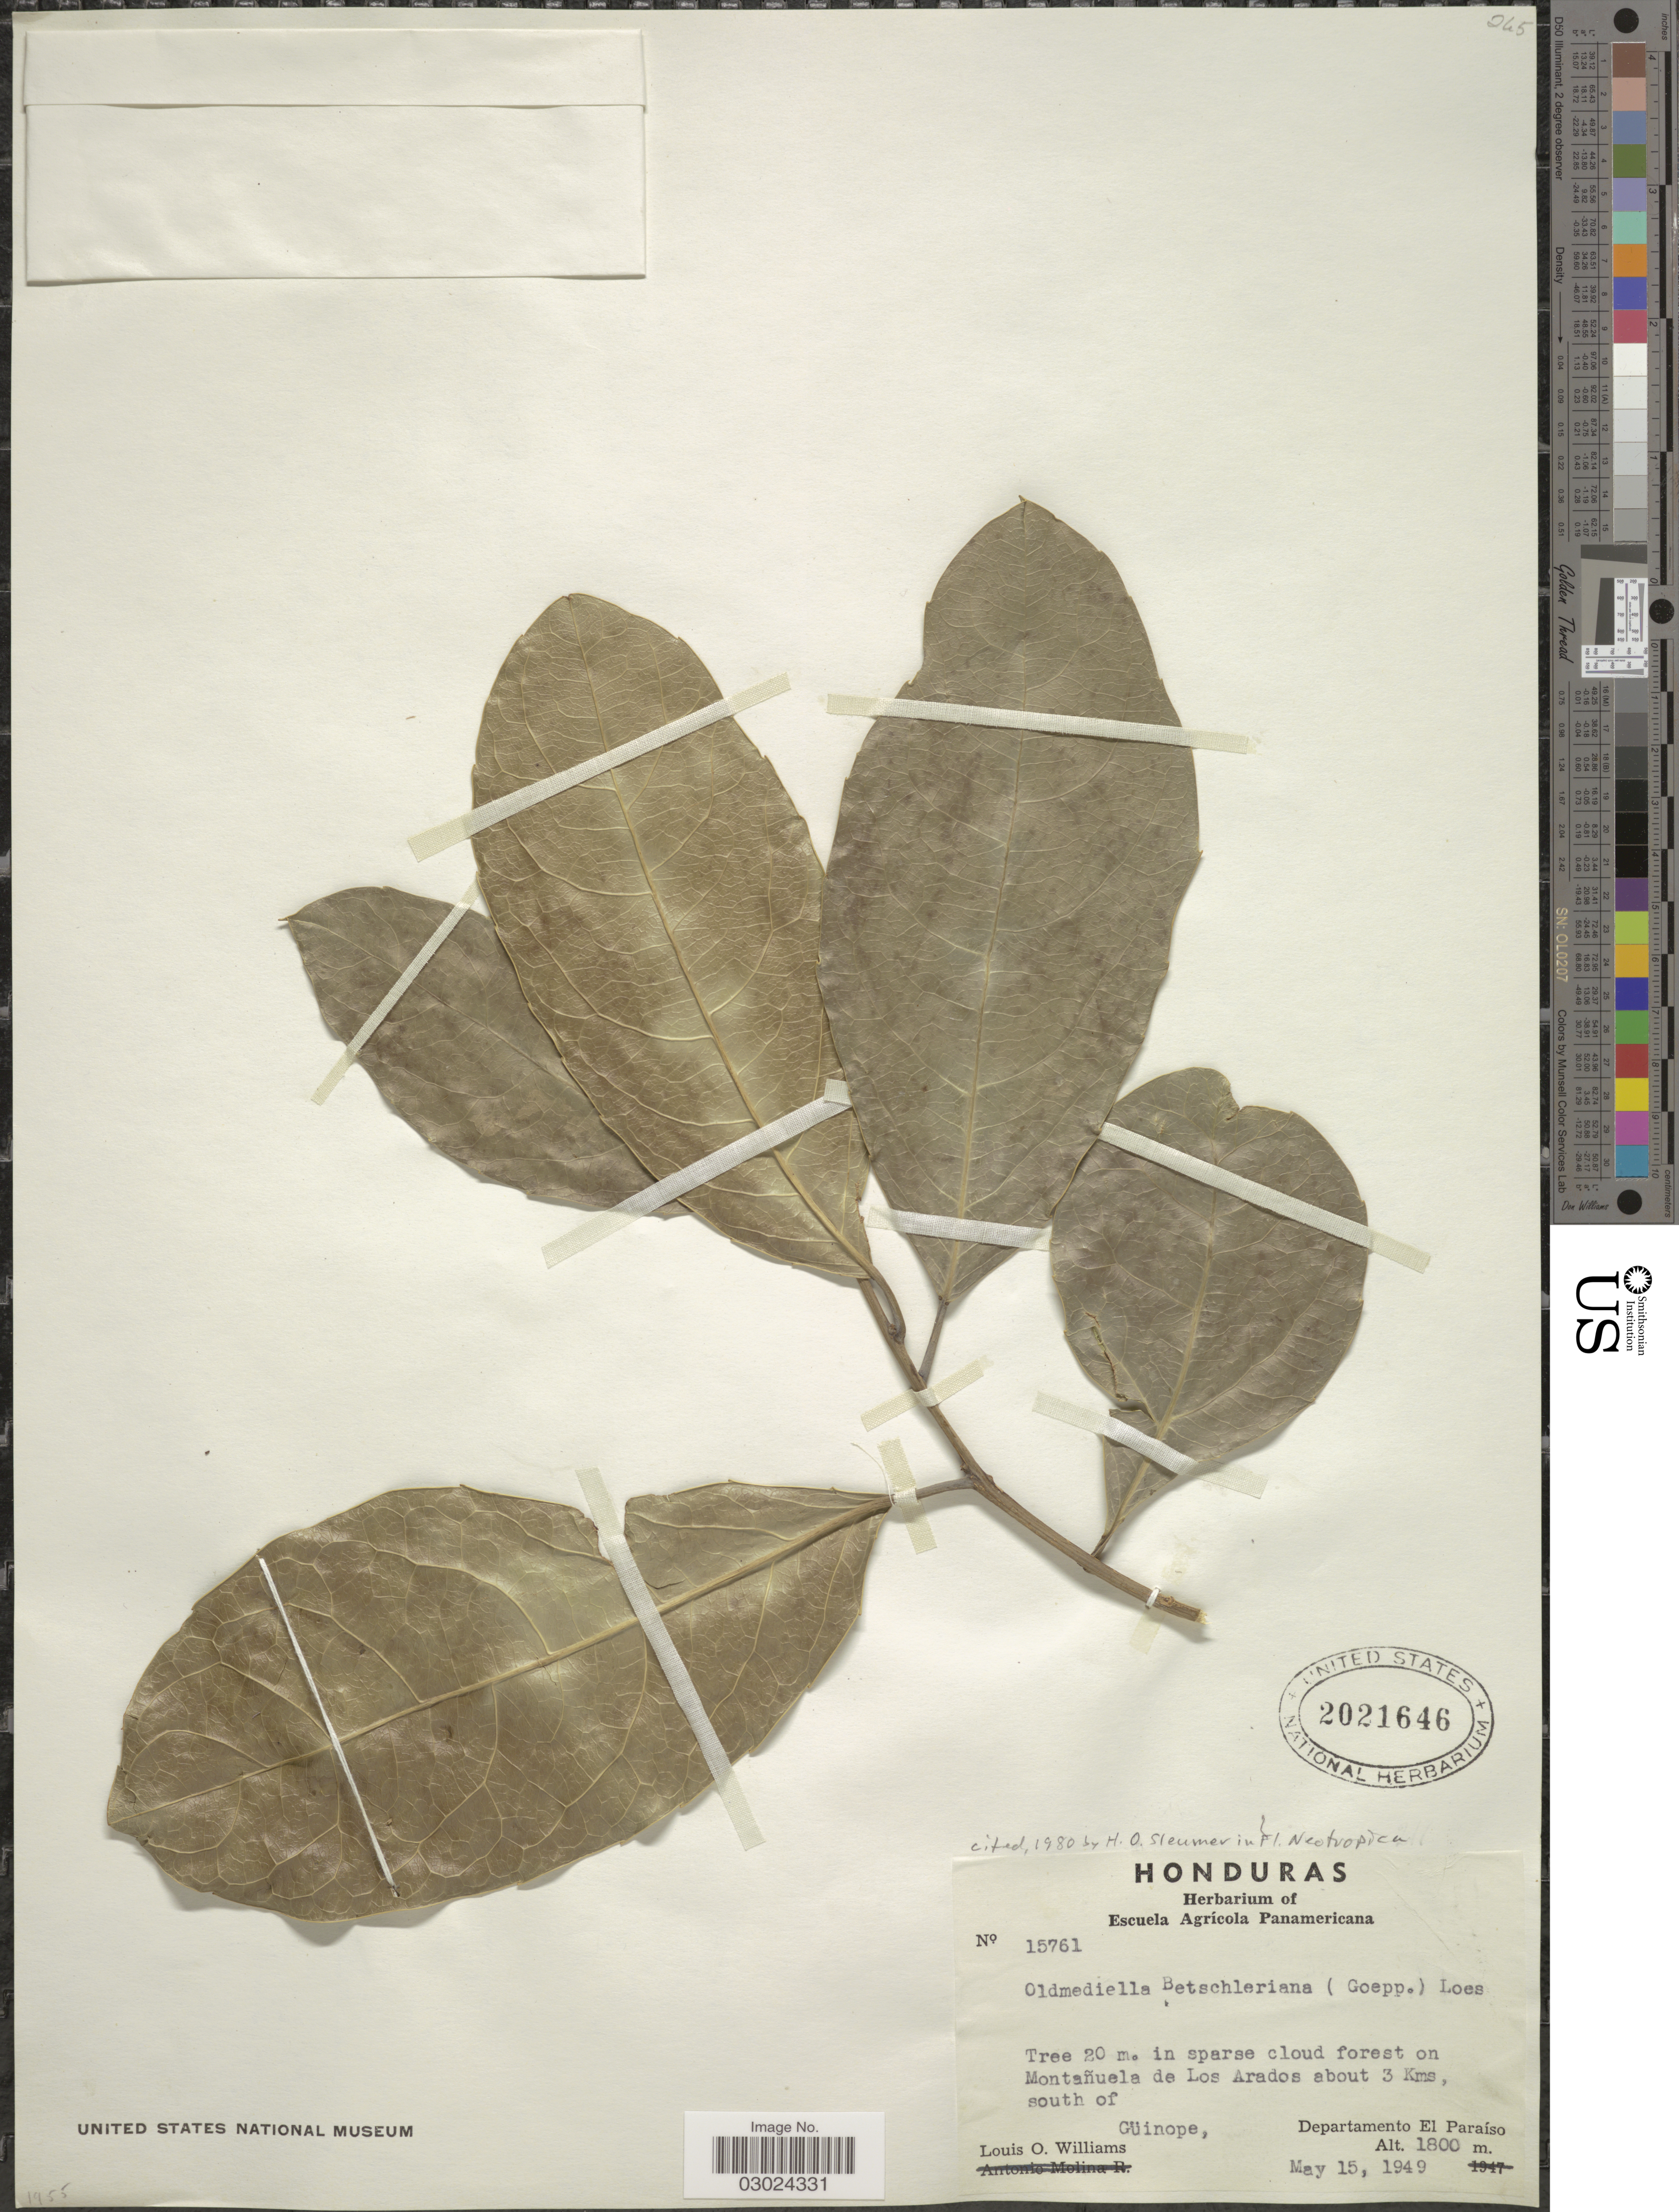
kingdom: Plantae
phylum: Tracheophyta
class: Magnoliopsida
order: Malpighiales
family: Salicaceae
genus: Olmediella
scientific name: Olmediella betschleriana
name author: (Goeppert) Loes.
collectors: L. O. Williams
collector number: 15761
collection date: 1949-05-15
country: Honduras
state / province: El Paraíso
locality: Montañuela de Los Arados about 3 Kms, south of Güinope, Departamento El Paraíso.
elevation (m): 1800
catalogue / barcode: US 2021646